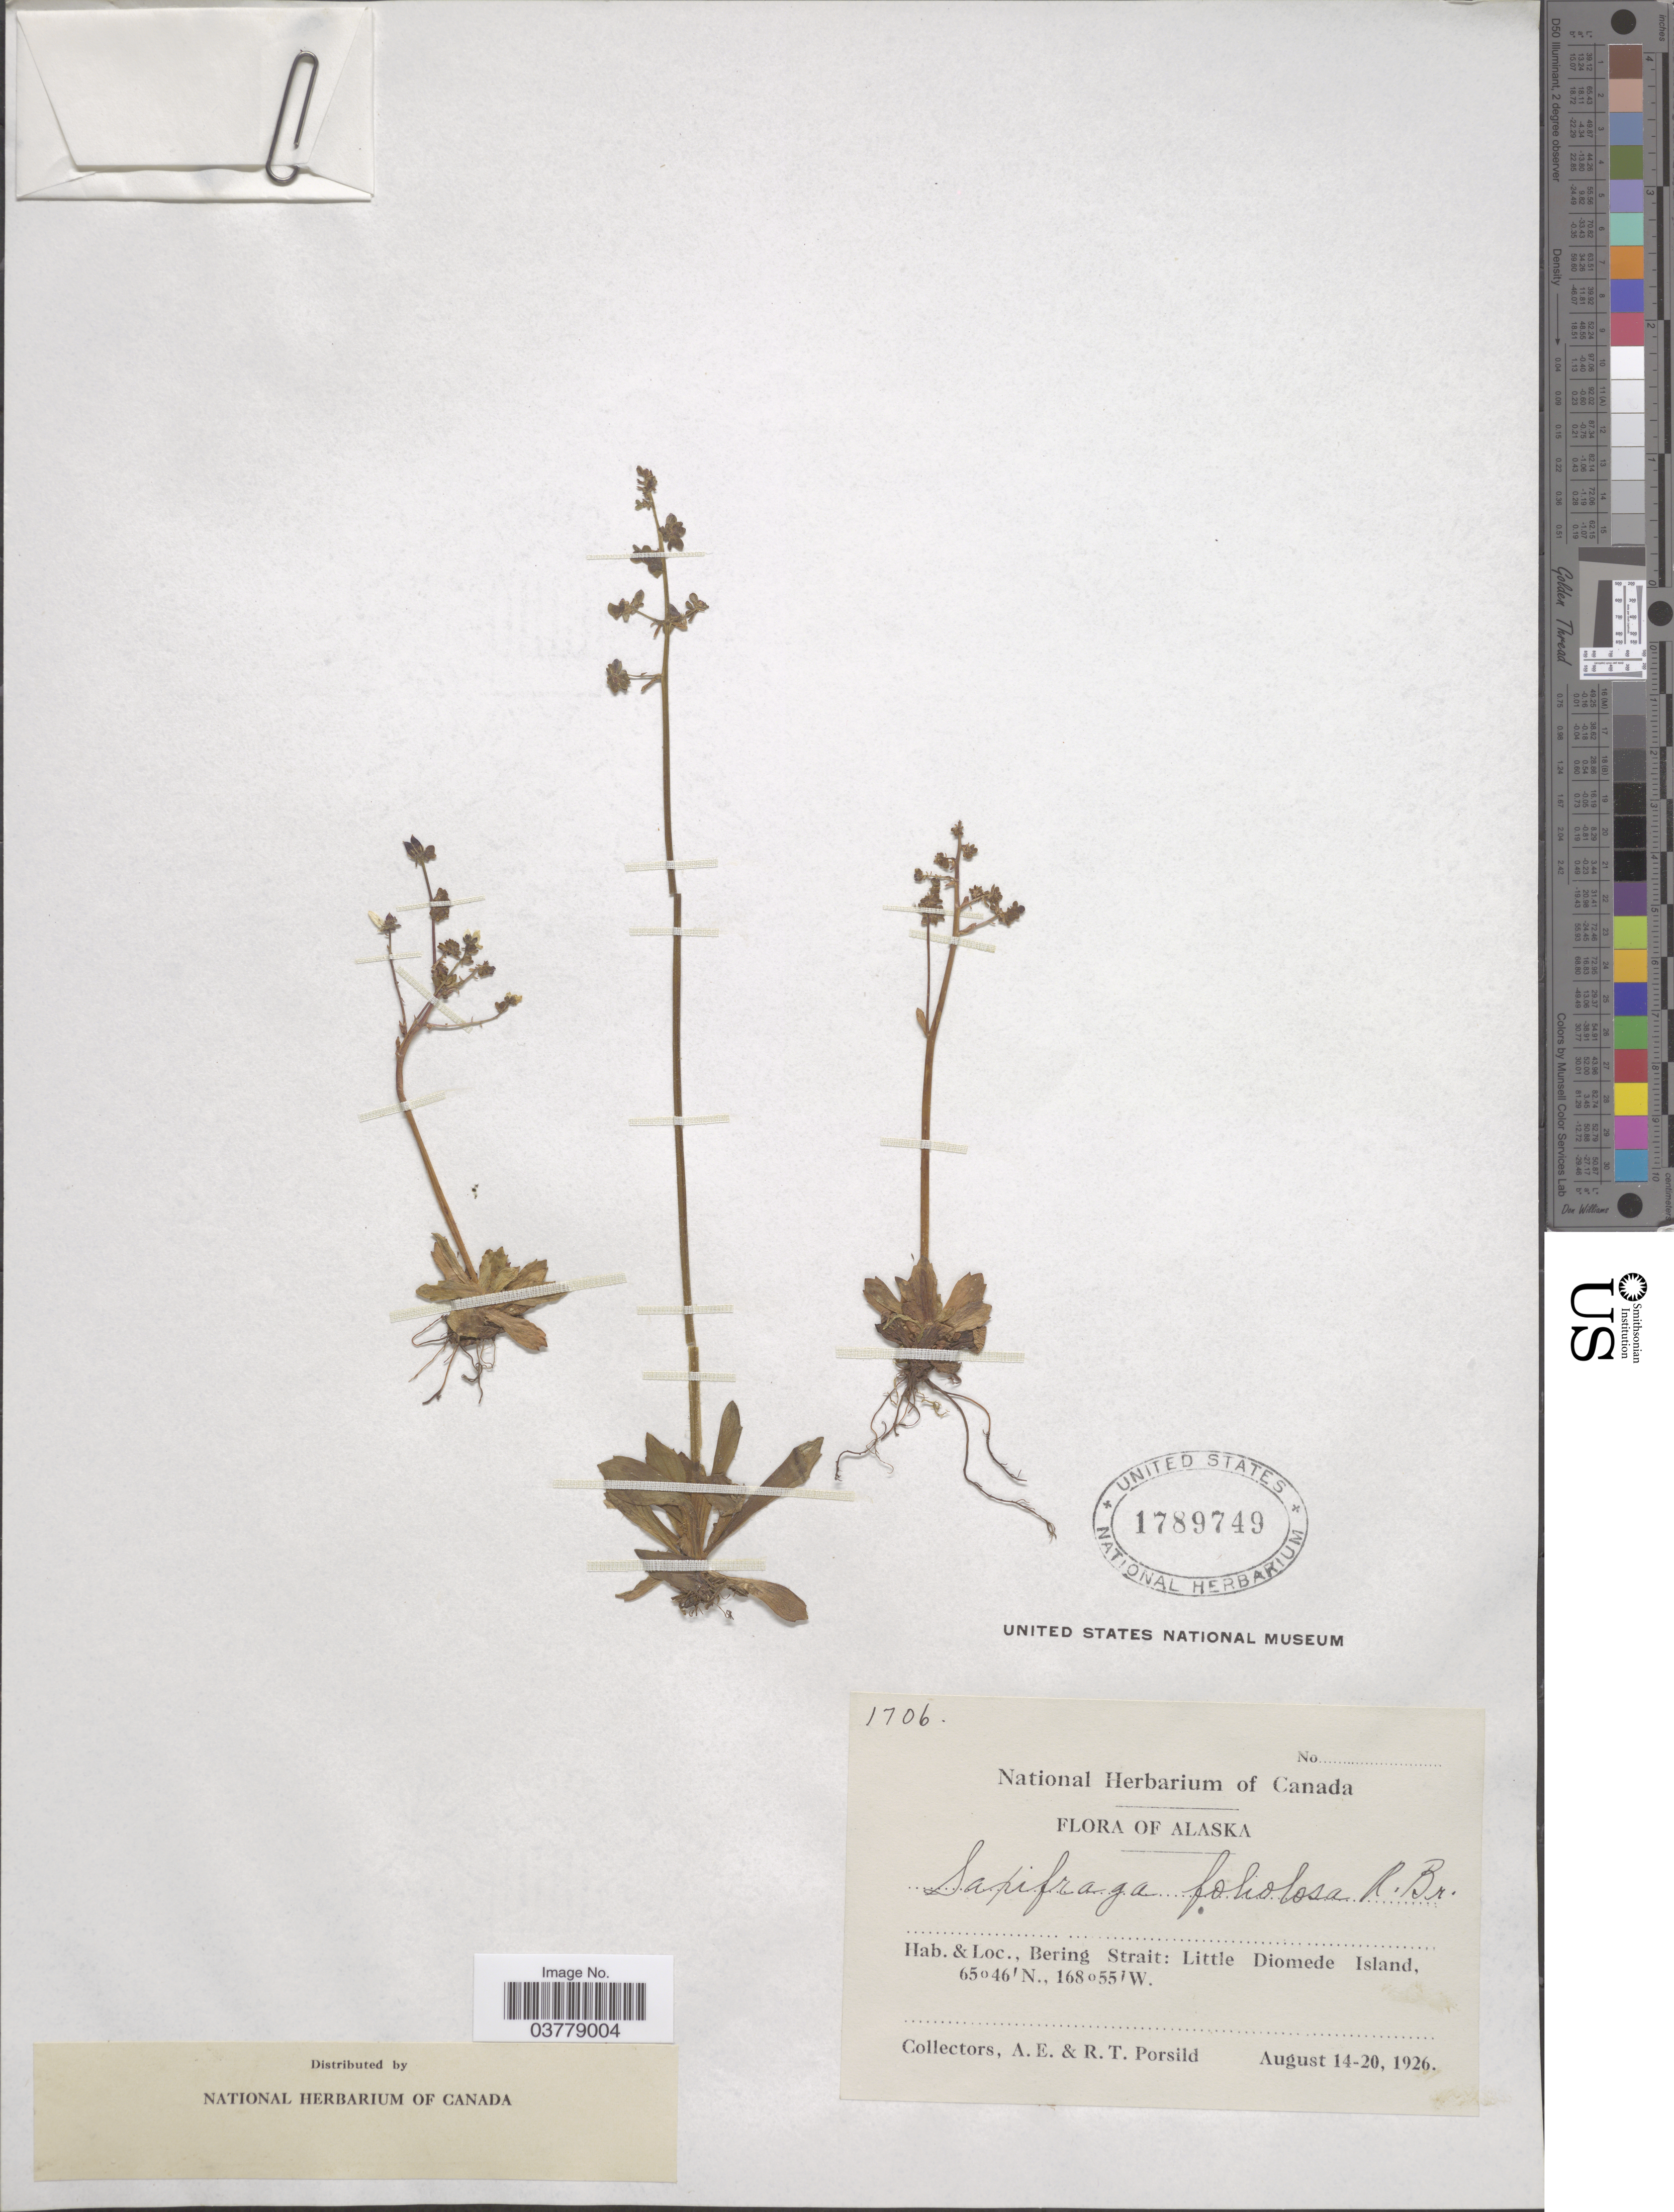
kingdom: Plantae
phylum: Tracheophyta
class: Magnoliopsida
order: Saxifragales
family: Saxifragaceae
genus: Micranthes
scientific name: Micranthes foliolosa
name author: (R. Br.) Gornall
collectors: A. E. Porsild & R. T. Porsild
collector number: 1706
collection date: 1926-08-14/1926-08-20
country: United States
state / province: Alaska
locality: Bering Strait: Little Diomede Island.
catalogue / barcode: US 1789749